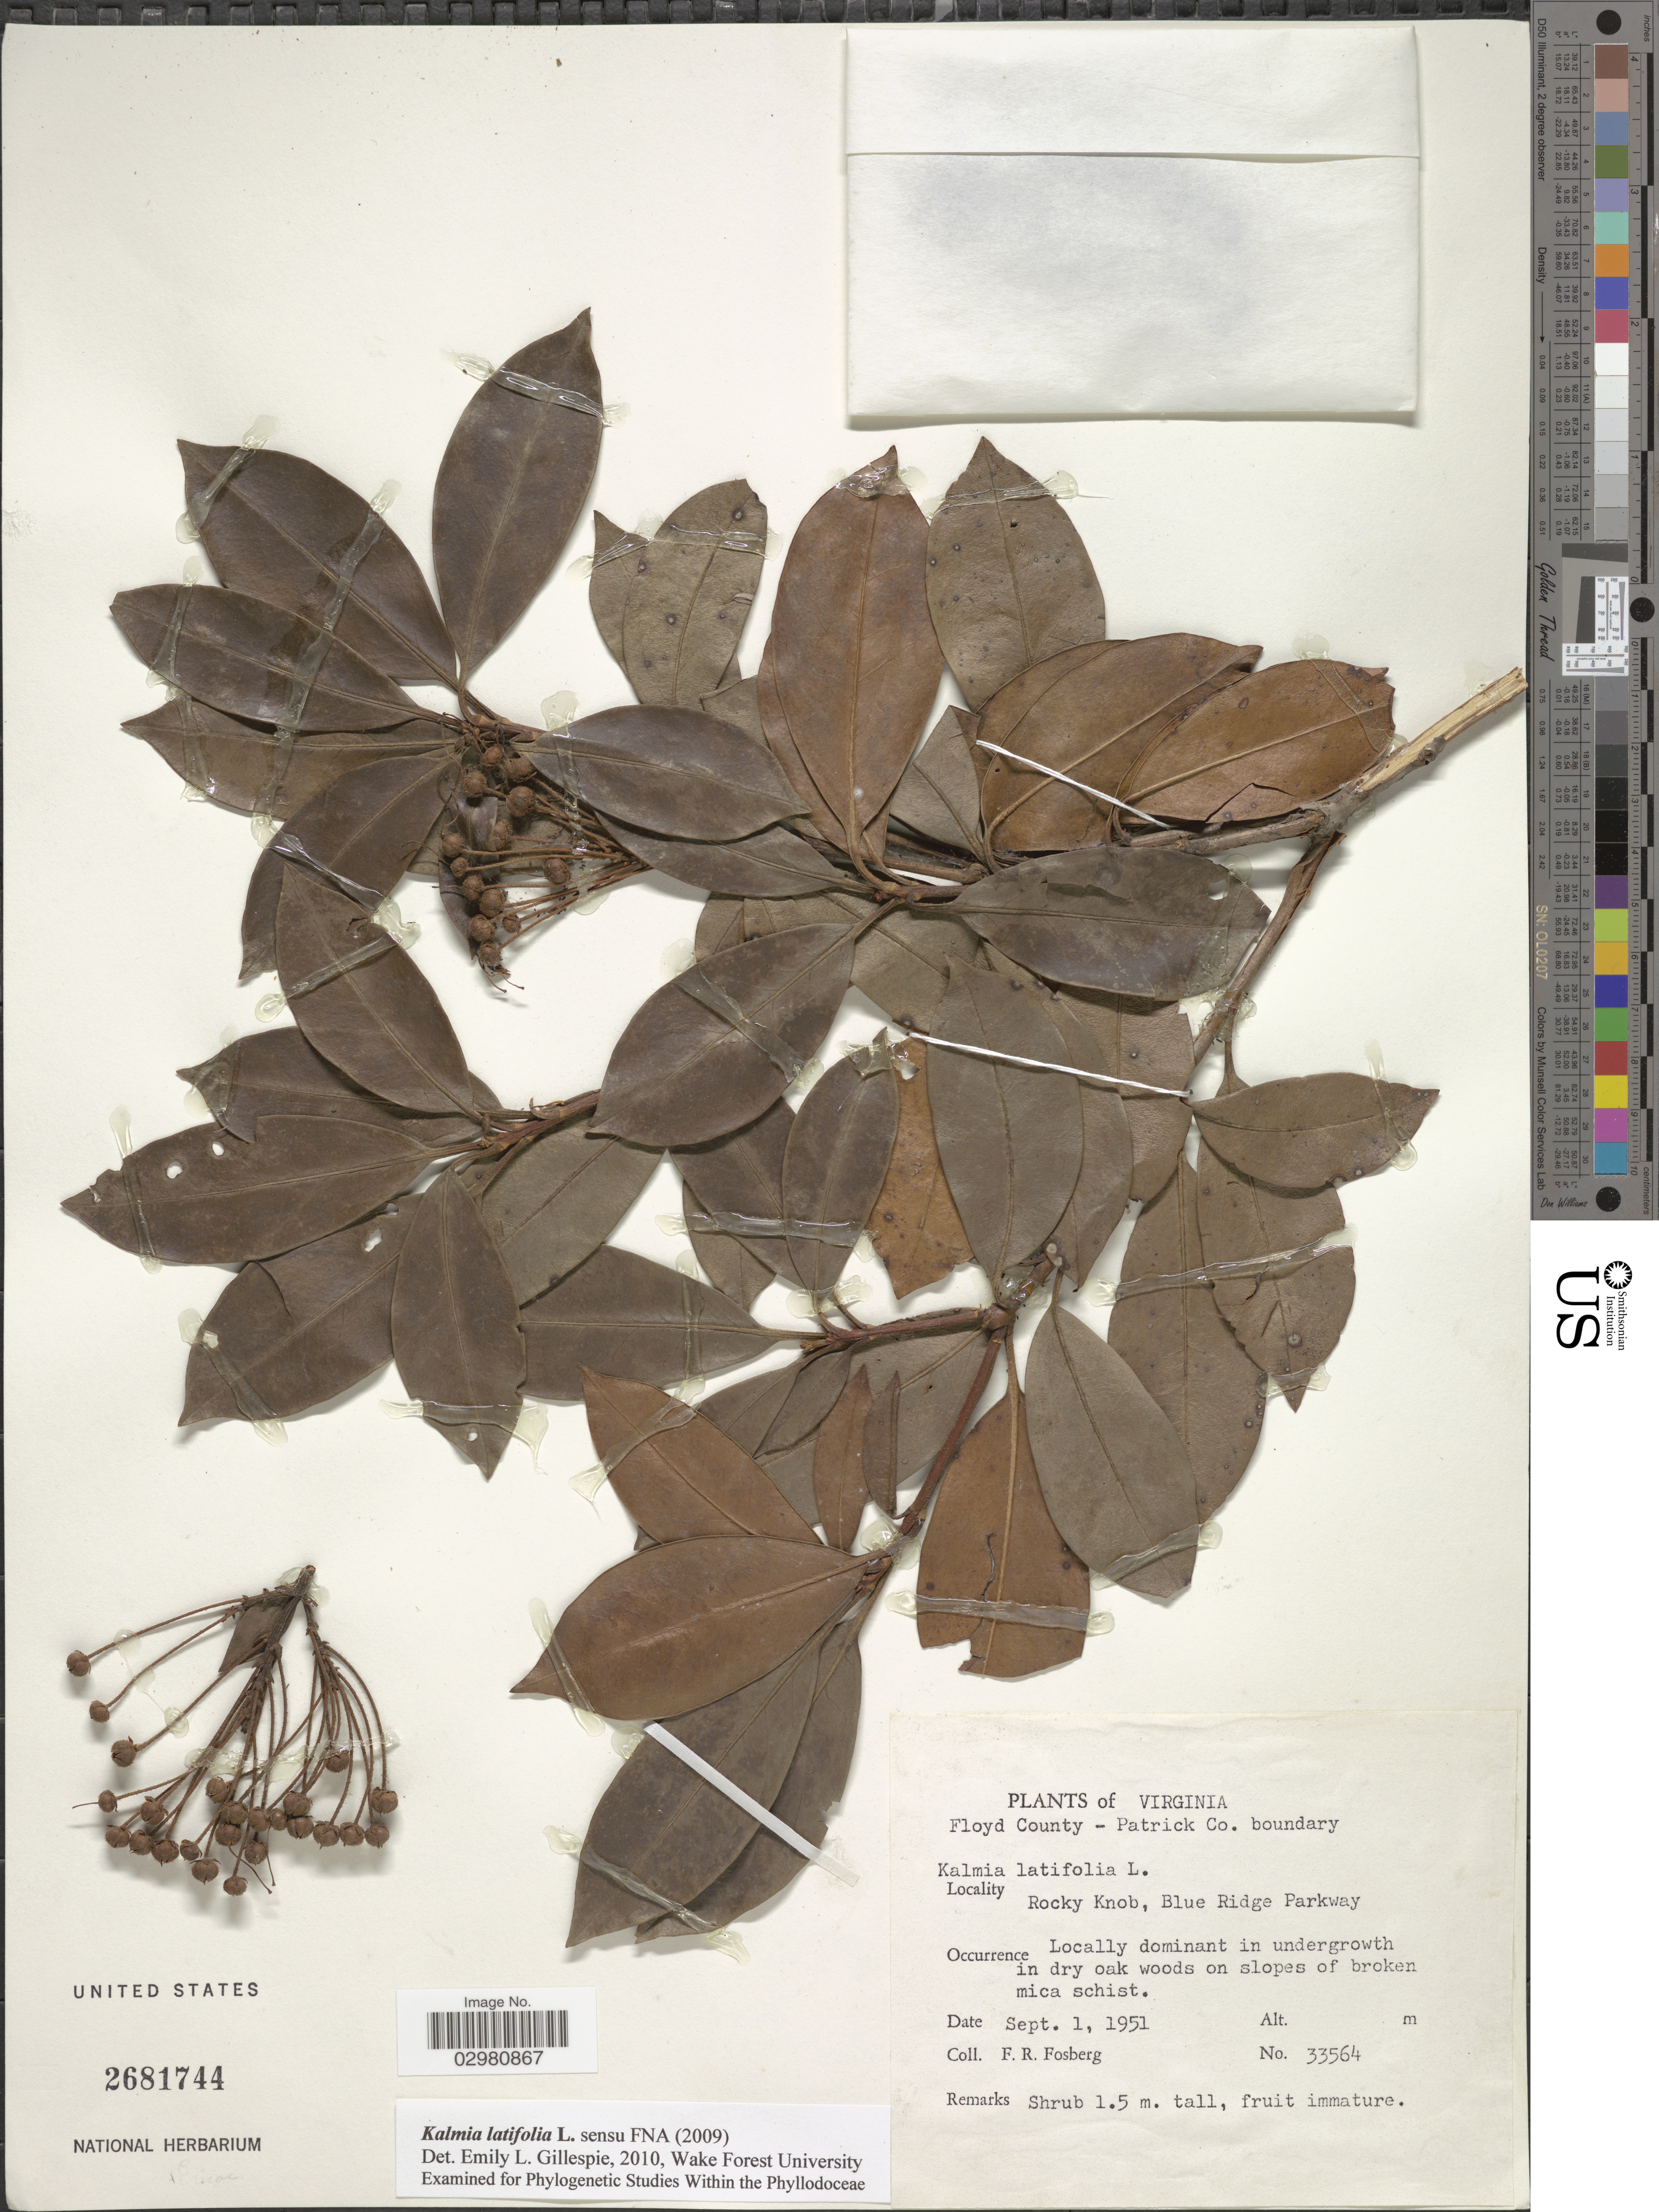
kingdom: Plantae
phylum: Tracheophyta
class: Magnoliopsida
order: Ericales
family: Ericaceae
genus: Kalmia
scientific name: Kalmia latifolia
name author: L.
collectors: F. R. Fosberg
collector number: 33564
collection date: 1951-09-01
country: United States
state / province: Virginia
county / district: Floyd / Patrick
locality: Floyd County - Patrick Co. boundary. Rocky Knob, Blue Ridge Parkway.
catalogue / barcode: US 2681744